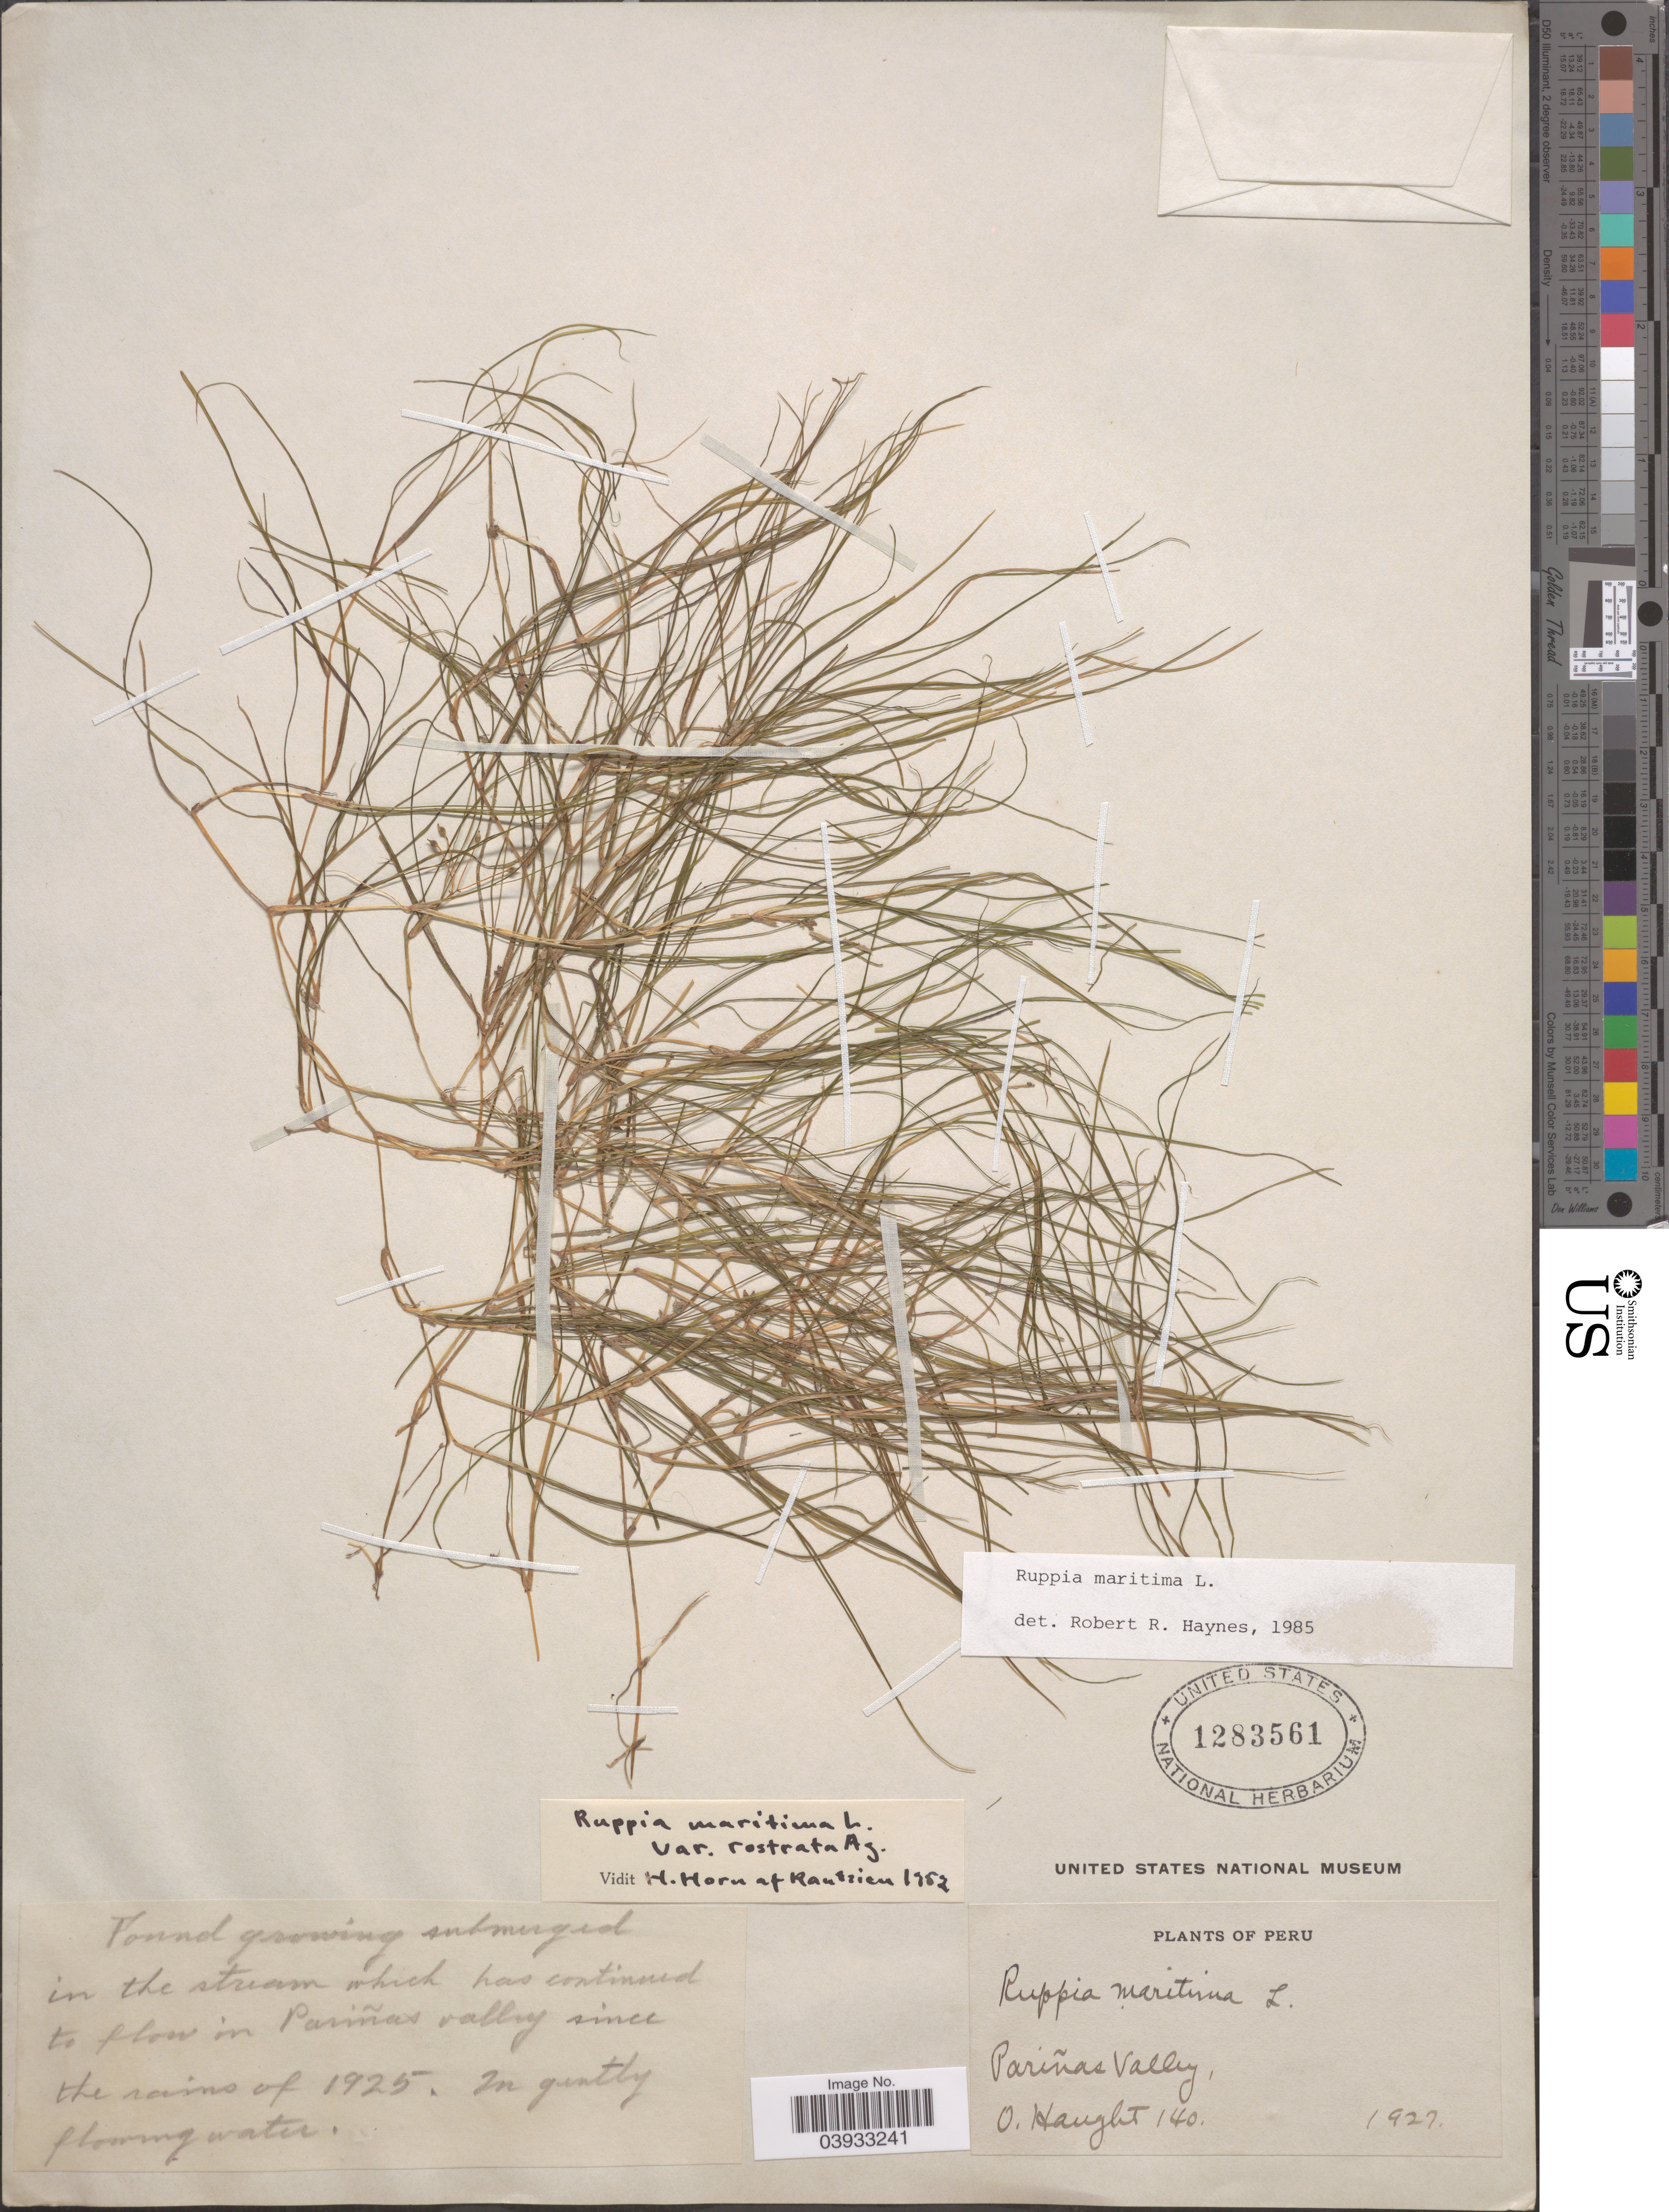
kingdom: Plantae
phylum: Tracheophyta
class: Liliopsida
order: Alismatales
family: Ruppiaceae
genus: Ruppia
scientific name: Ruppia maritima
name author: L.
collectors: O. Haught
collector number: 140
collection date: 1927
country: Peru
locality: Pariñas Valley.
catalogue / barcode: US 1283561